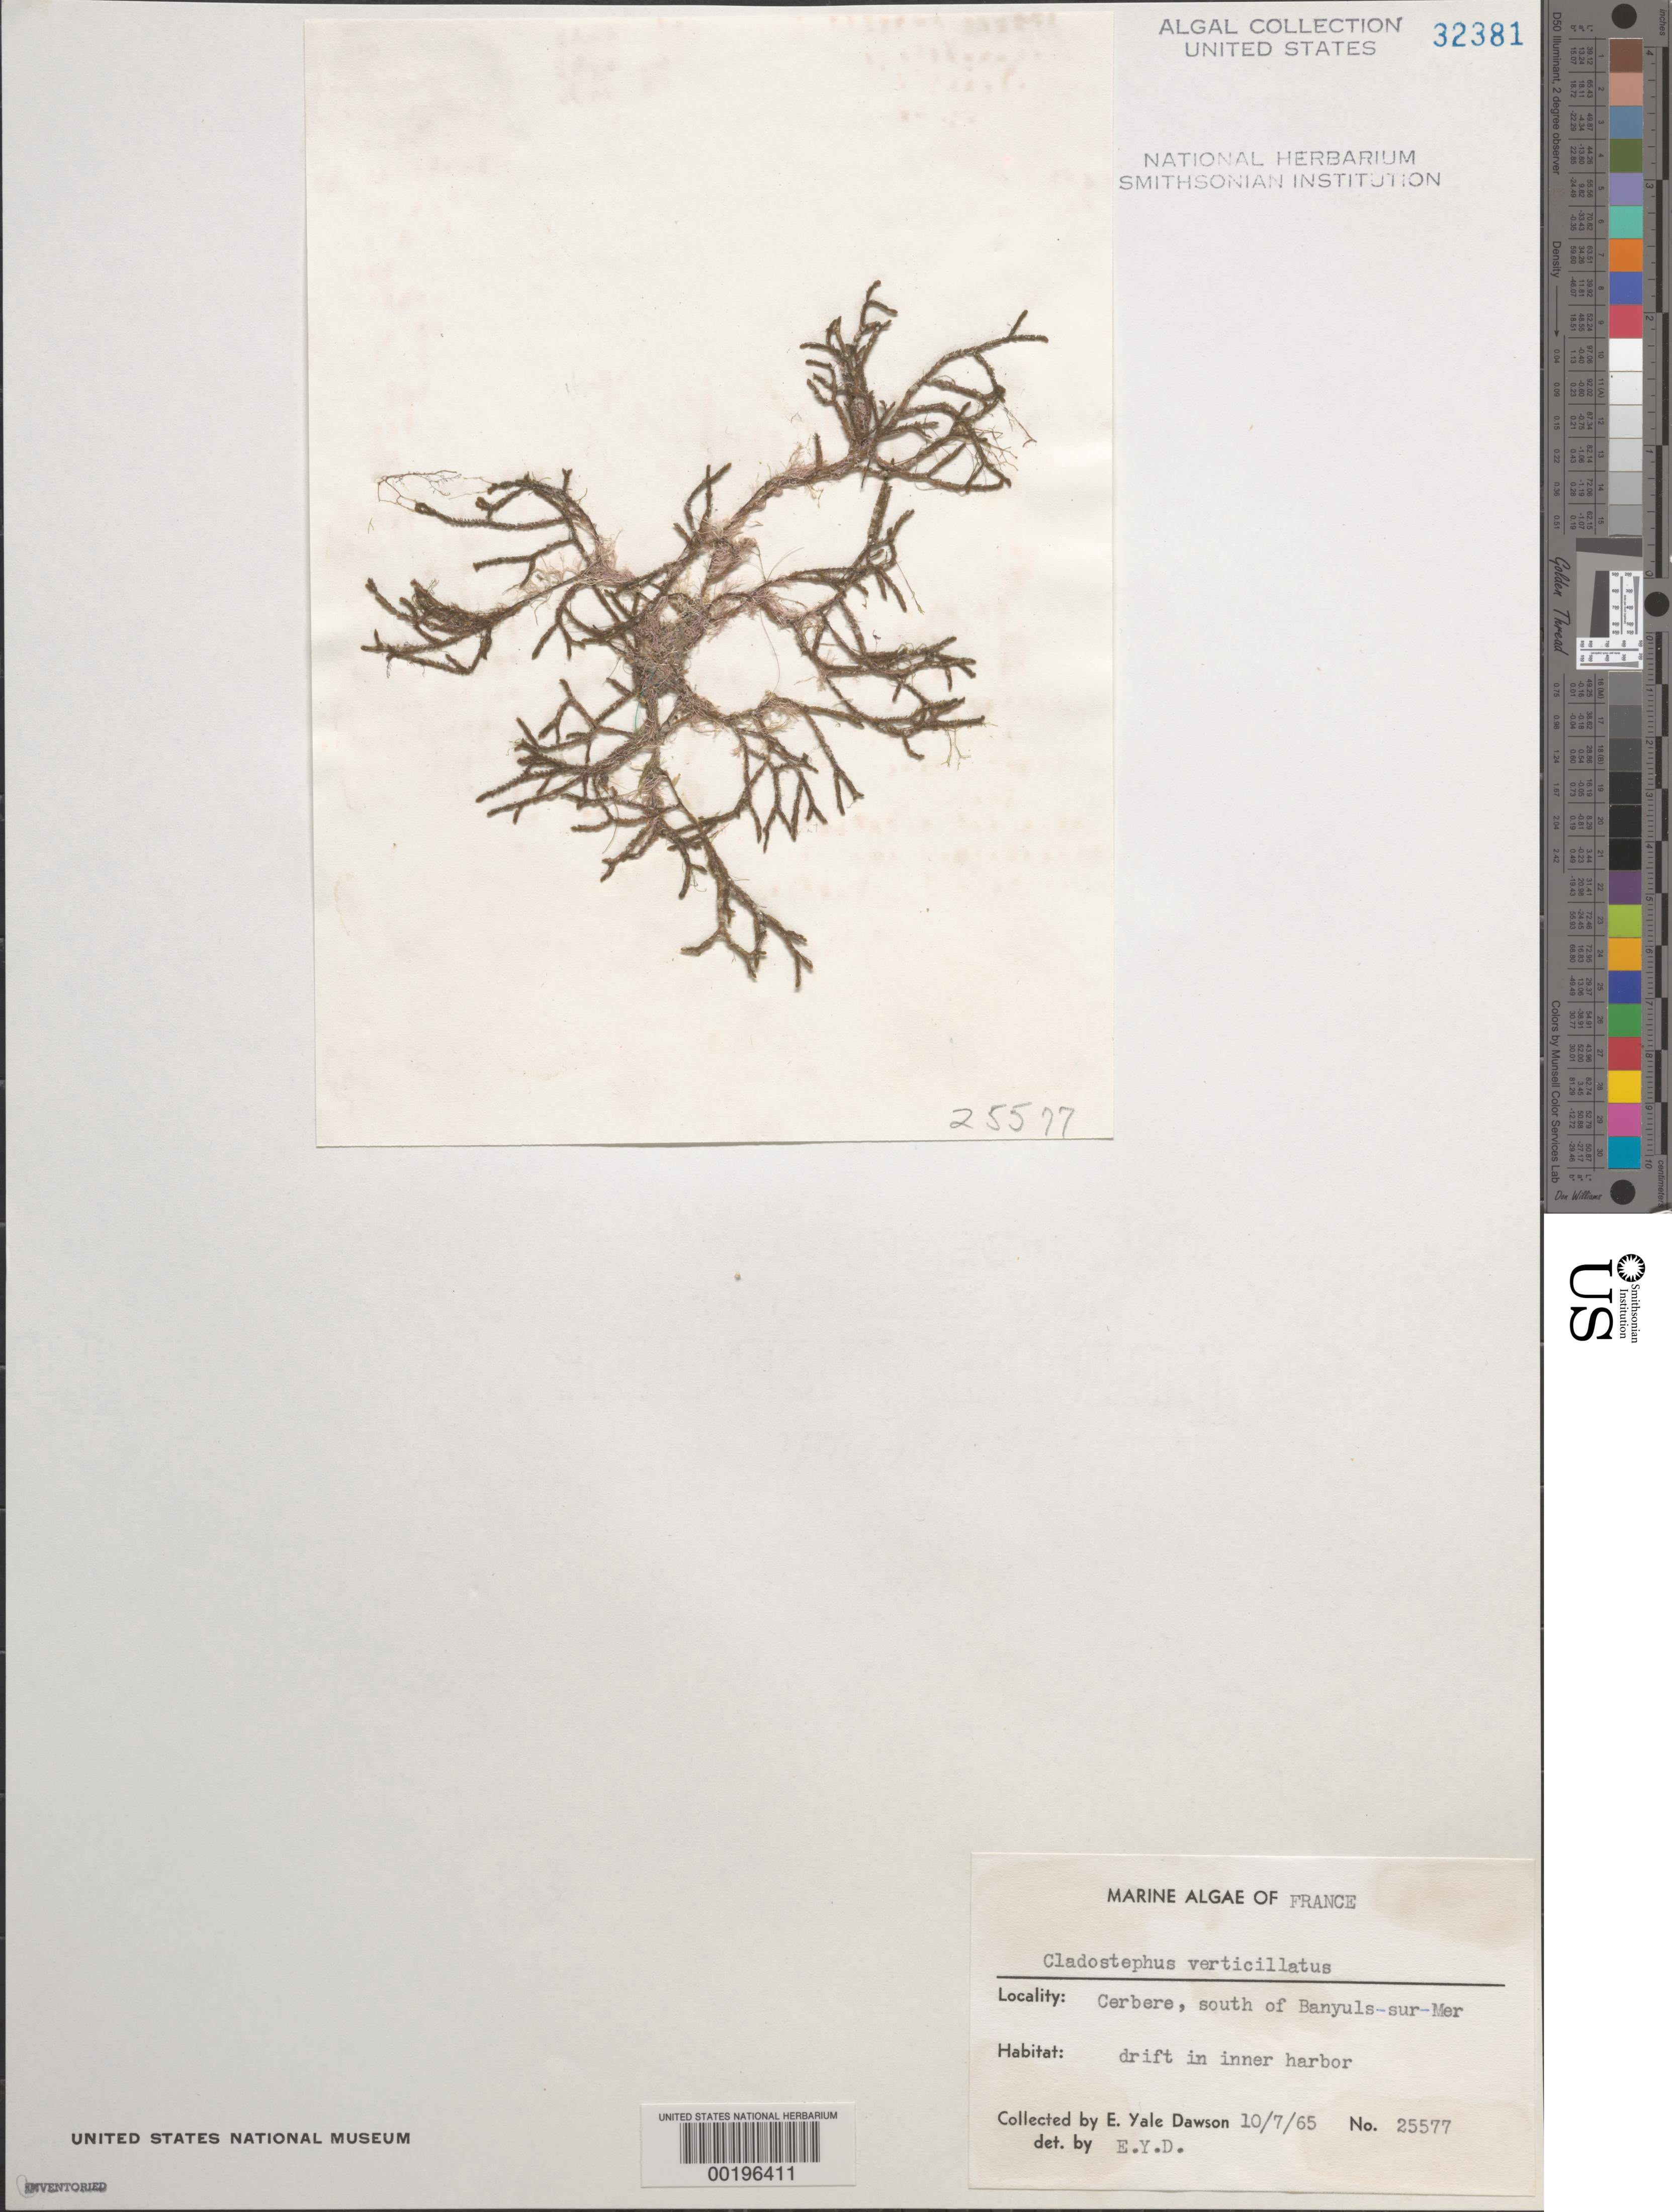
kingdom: Chromista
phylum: Ochrophyta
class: Phaeophyceae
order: Sphacelariales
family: Cladostephaceae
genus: Cladostephus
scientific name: Cladostephus hirsutus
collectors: E. Y. Dawson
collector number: EYD 25577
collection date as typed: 07 Oct 1965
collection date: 1965-10-07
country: France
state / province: Occitanie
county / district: Pyrénées-Orientales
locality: Cerbere, south of Banyuls-sur-Mer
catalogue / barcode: US 32381